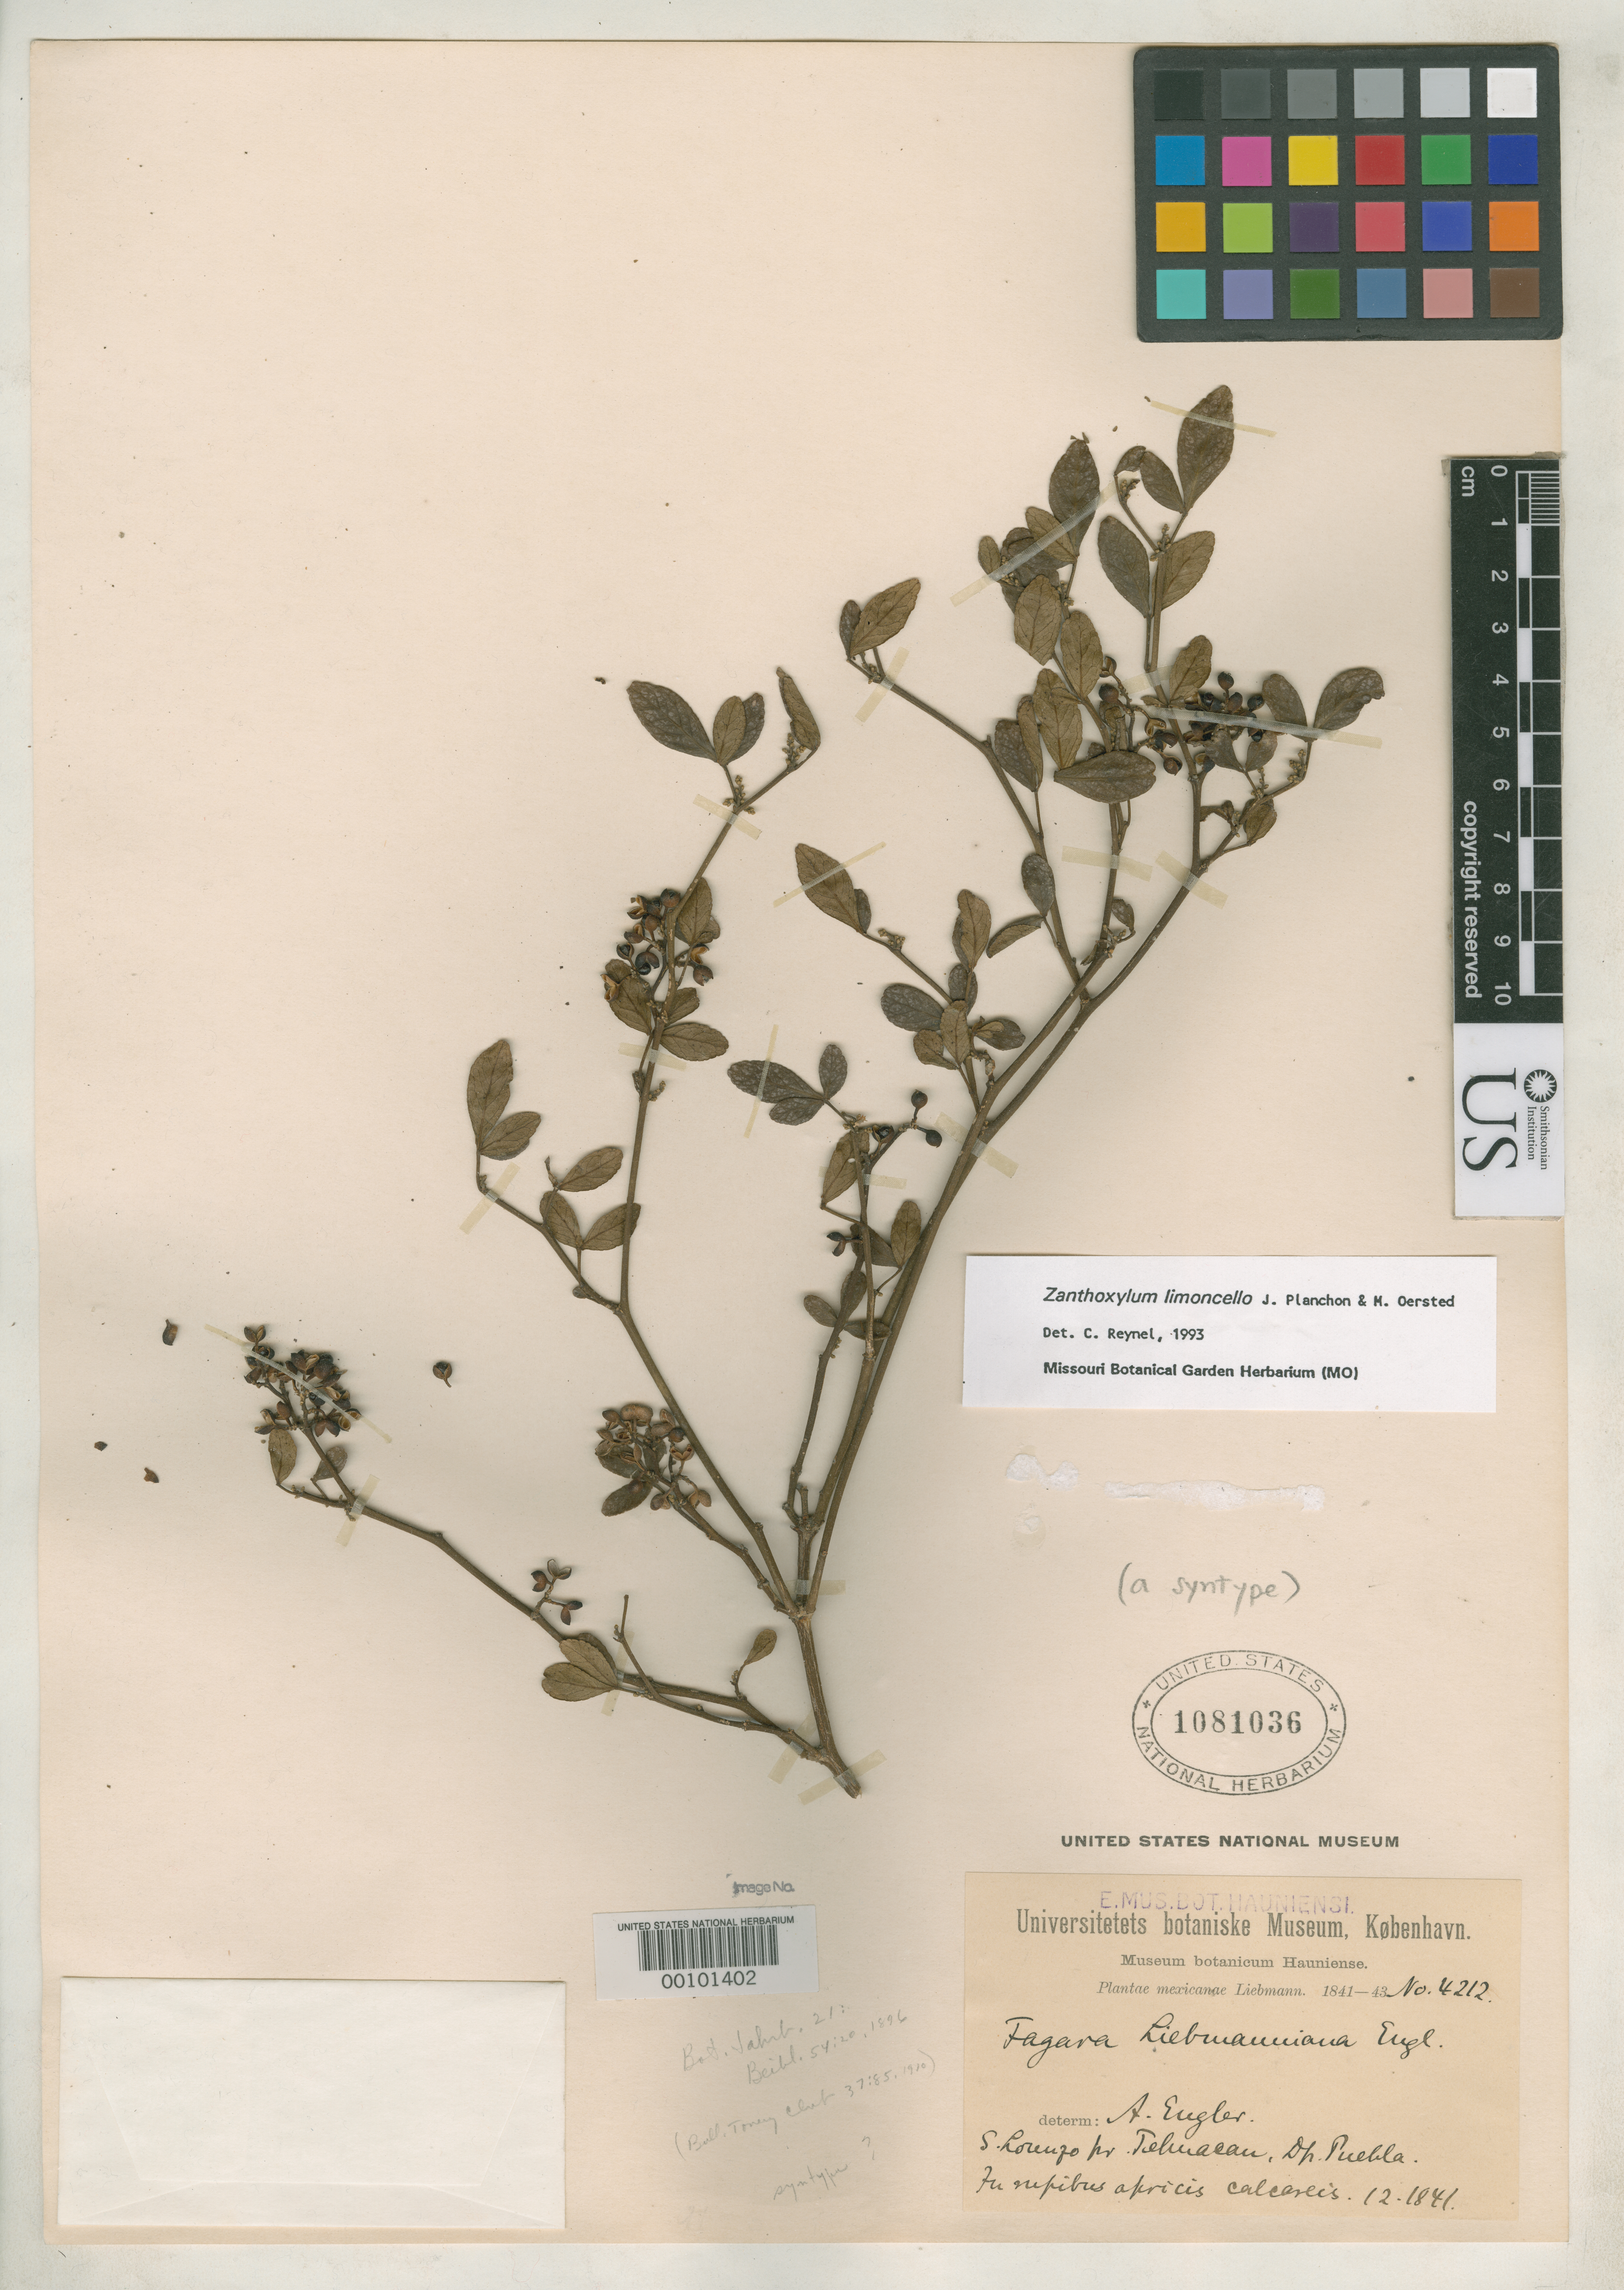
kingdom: Plantae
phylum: Tracheophyta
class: Magnoliopsida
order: Sapindales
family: Rutaceae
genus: Fagara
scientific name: Fagara liebmanniana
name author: Engl.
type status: Syntype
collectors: F. M. Liebmann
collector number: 4212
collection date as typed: Dec 1841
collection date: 1841-12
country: Mexico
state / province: Puebla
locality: S. Lorenzo pr. Tehuacan.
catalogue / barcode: US 1081036